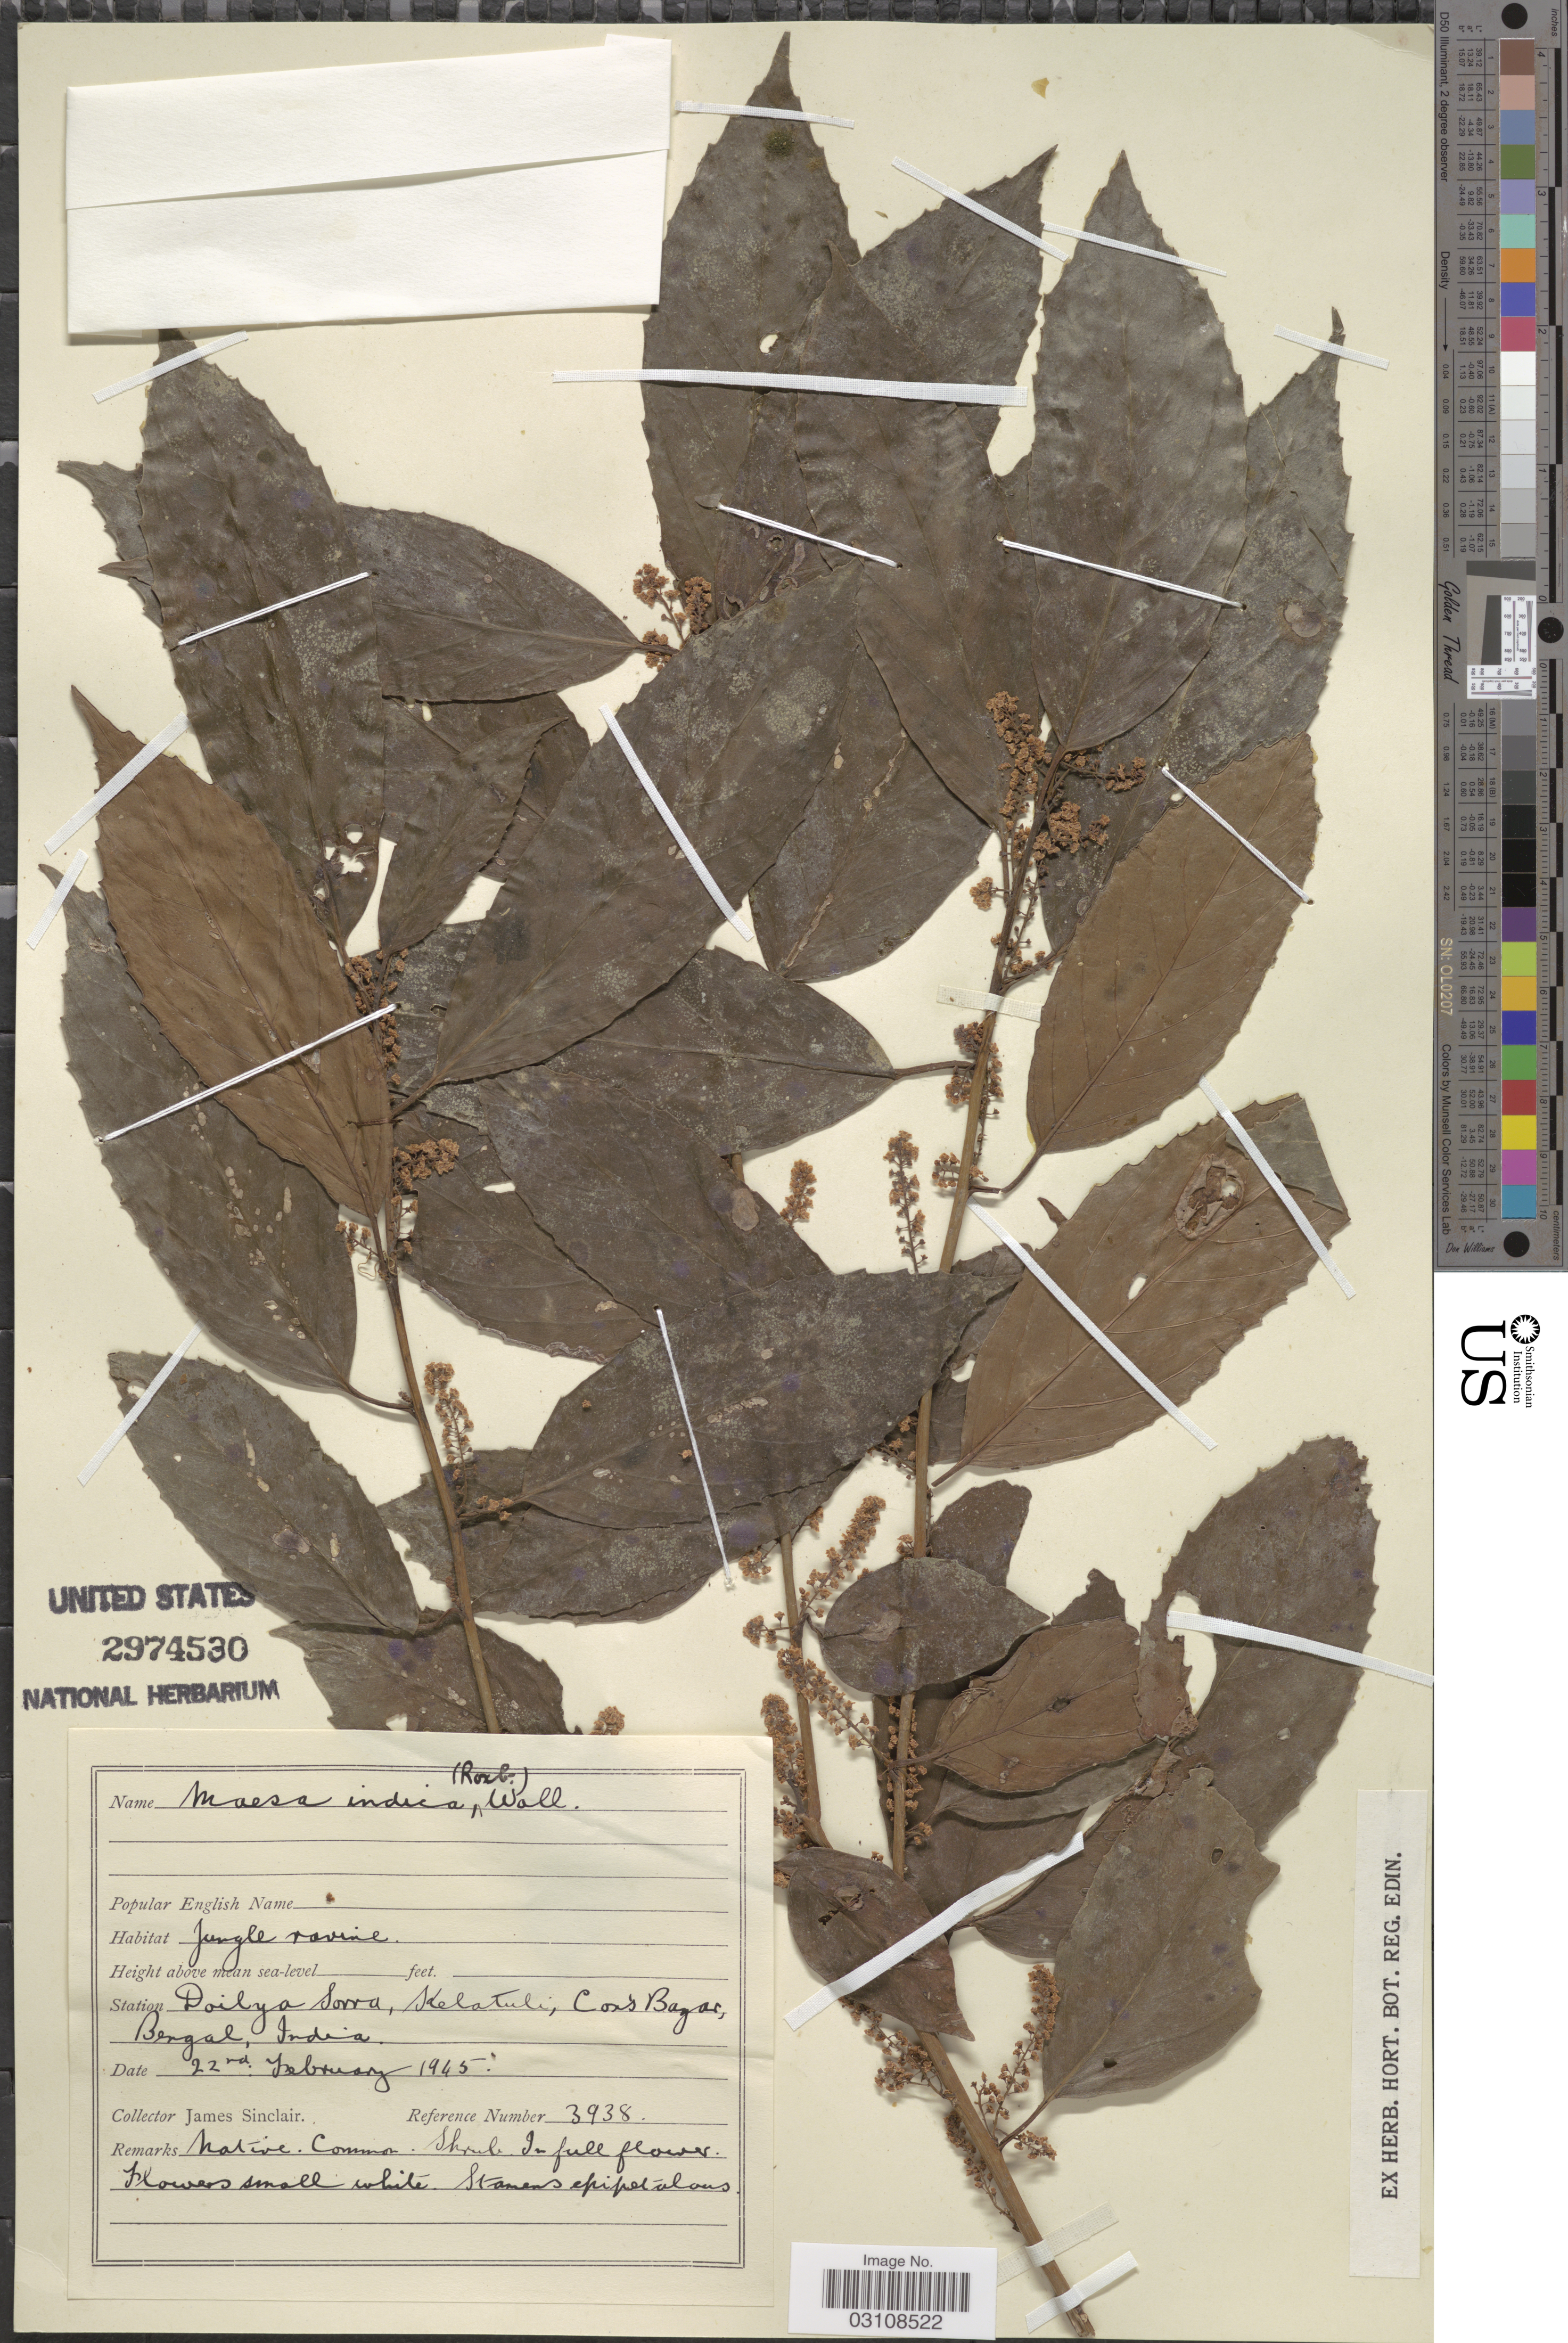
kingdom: Plantae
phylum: Tracheophyta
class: Magnoliopsida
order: Ericales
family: Primulaceae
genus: Maesa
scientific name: Maesa indica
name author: (Roxb.) A. DC.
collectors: J. Sinclair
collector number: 3938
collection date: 1945-02-22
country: Bangladesh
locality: Station Doilya Sorra, Kelatuli, Cox's Bazar, Bengal.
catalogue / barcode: US 2974530